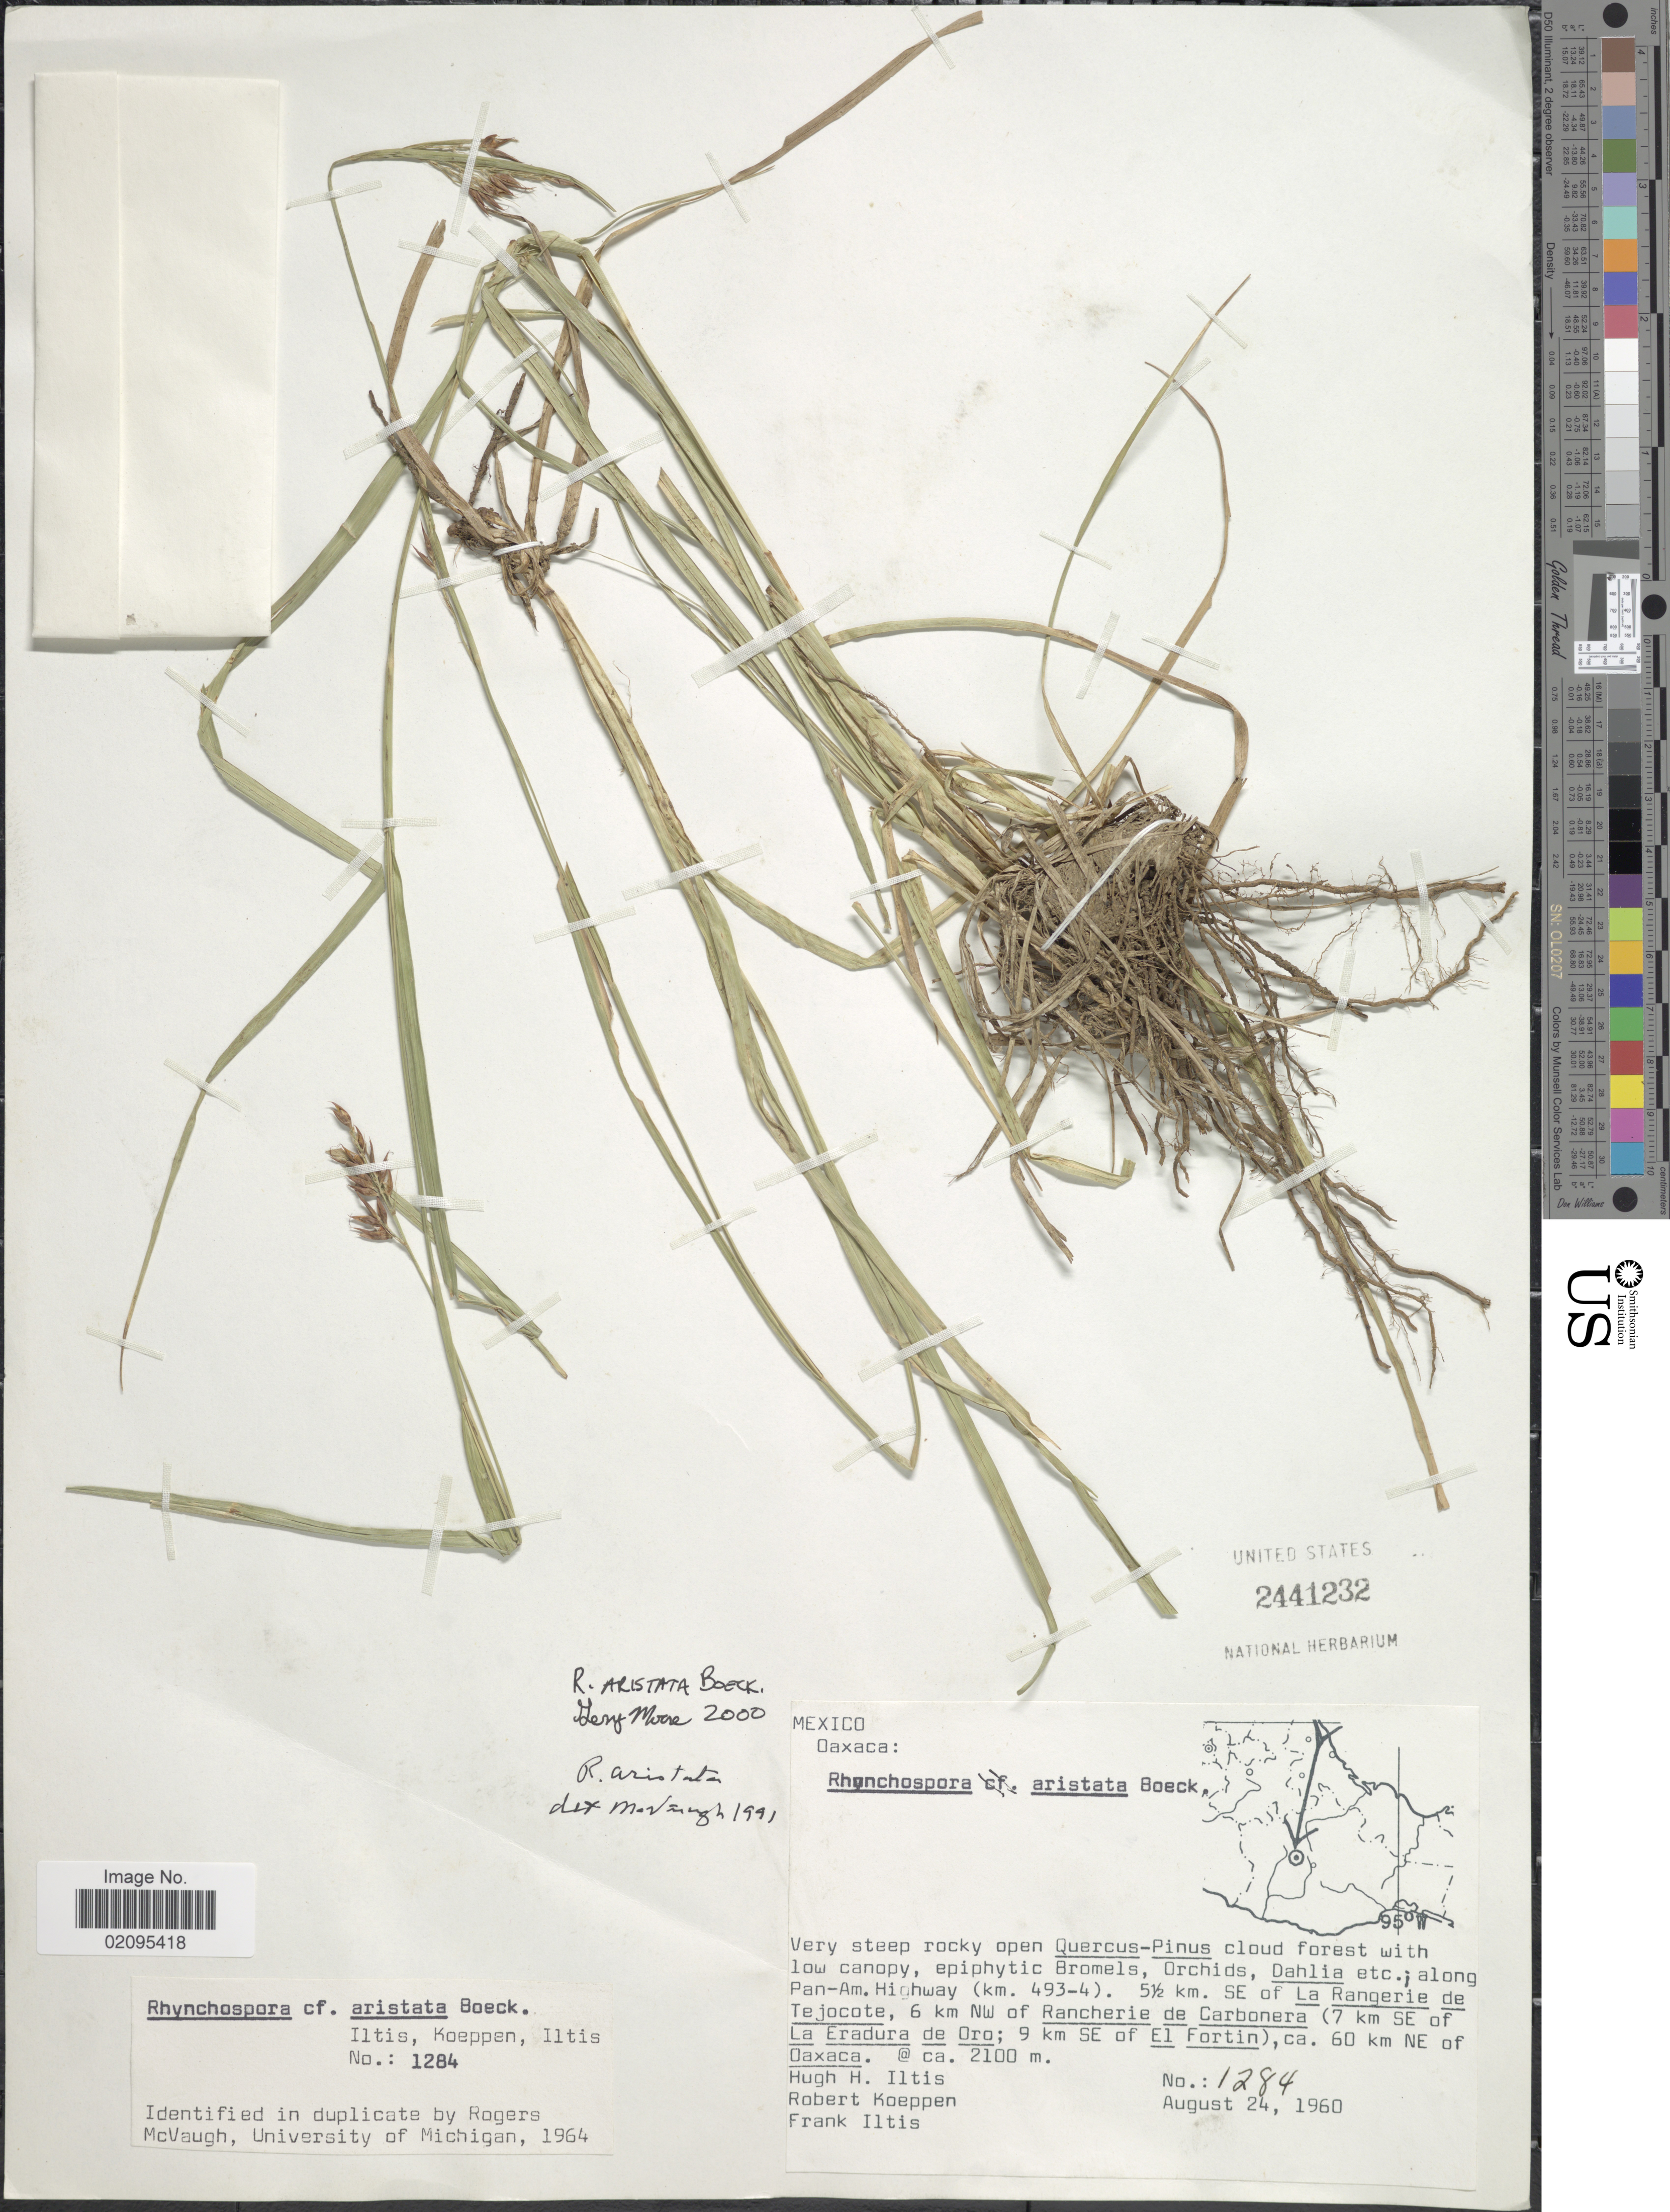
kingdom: Plantae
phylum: Tracheophyta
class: Liliopsida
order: Poales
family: Cyperaceae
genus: Rhynchospora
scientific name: Rhynchospora aristata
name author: Boeckeler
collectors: H. H. Iltis, R. C. Koeppen & F. S. Iltis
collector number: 1284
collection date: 1960-08-24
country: Mexico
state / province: Oaxaca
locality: Along Pan-Am. Highway (km. 493-4), 5 1/2 km. SE of La Rangerie de Tejocote, 6 km NW of Rancherie de Carbonera (7 km SE of La Eradura de Oro; 9 km SE of El Fontin), ca. 60 km NE of Oaxaca.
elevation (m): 2100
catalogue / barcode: US 2441232